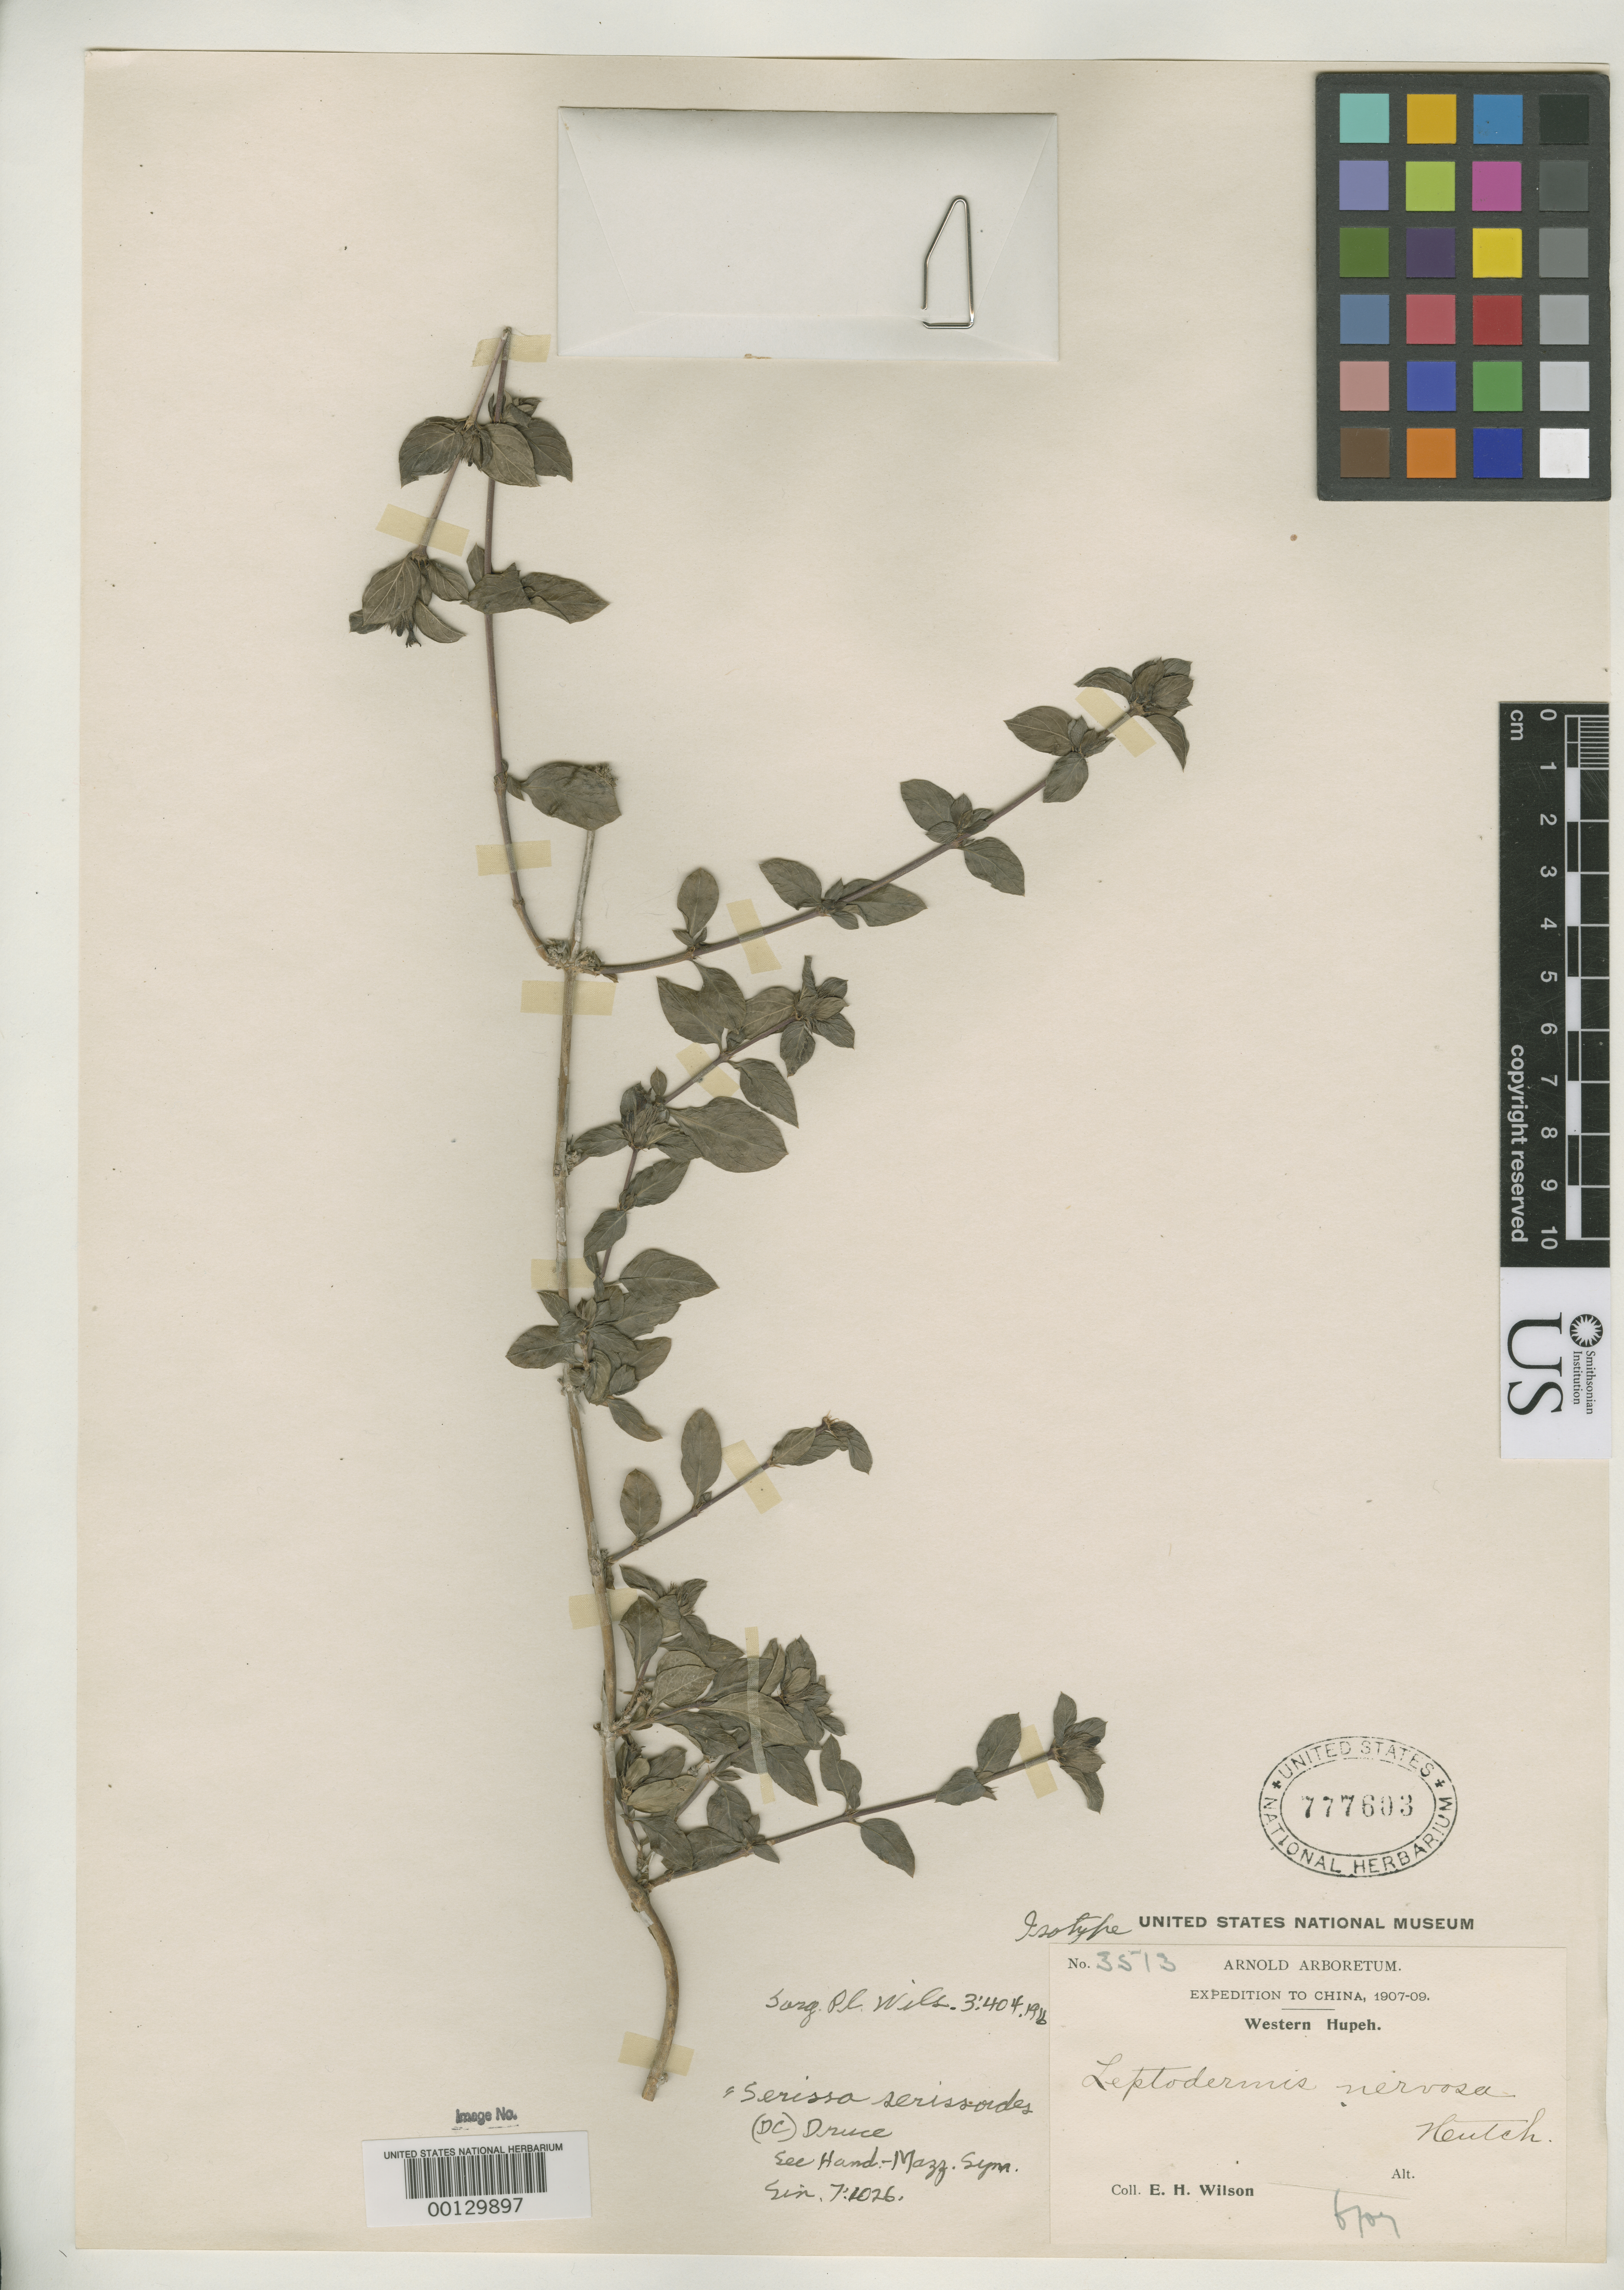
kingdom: Plantae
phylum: Tracheophyta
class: Magnoliopsida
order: Gentianales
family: Rubiaceae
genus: Leptodermis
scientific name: Leptodermis nervosa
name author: Hutch. in Sarg.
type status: Isotype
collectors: E. H. Wilson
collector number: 3513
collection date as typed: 1907 to -- --- 1909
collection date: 1907/1909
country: China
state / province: Hubei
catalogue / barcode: US 777603